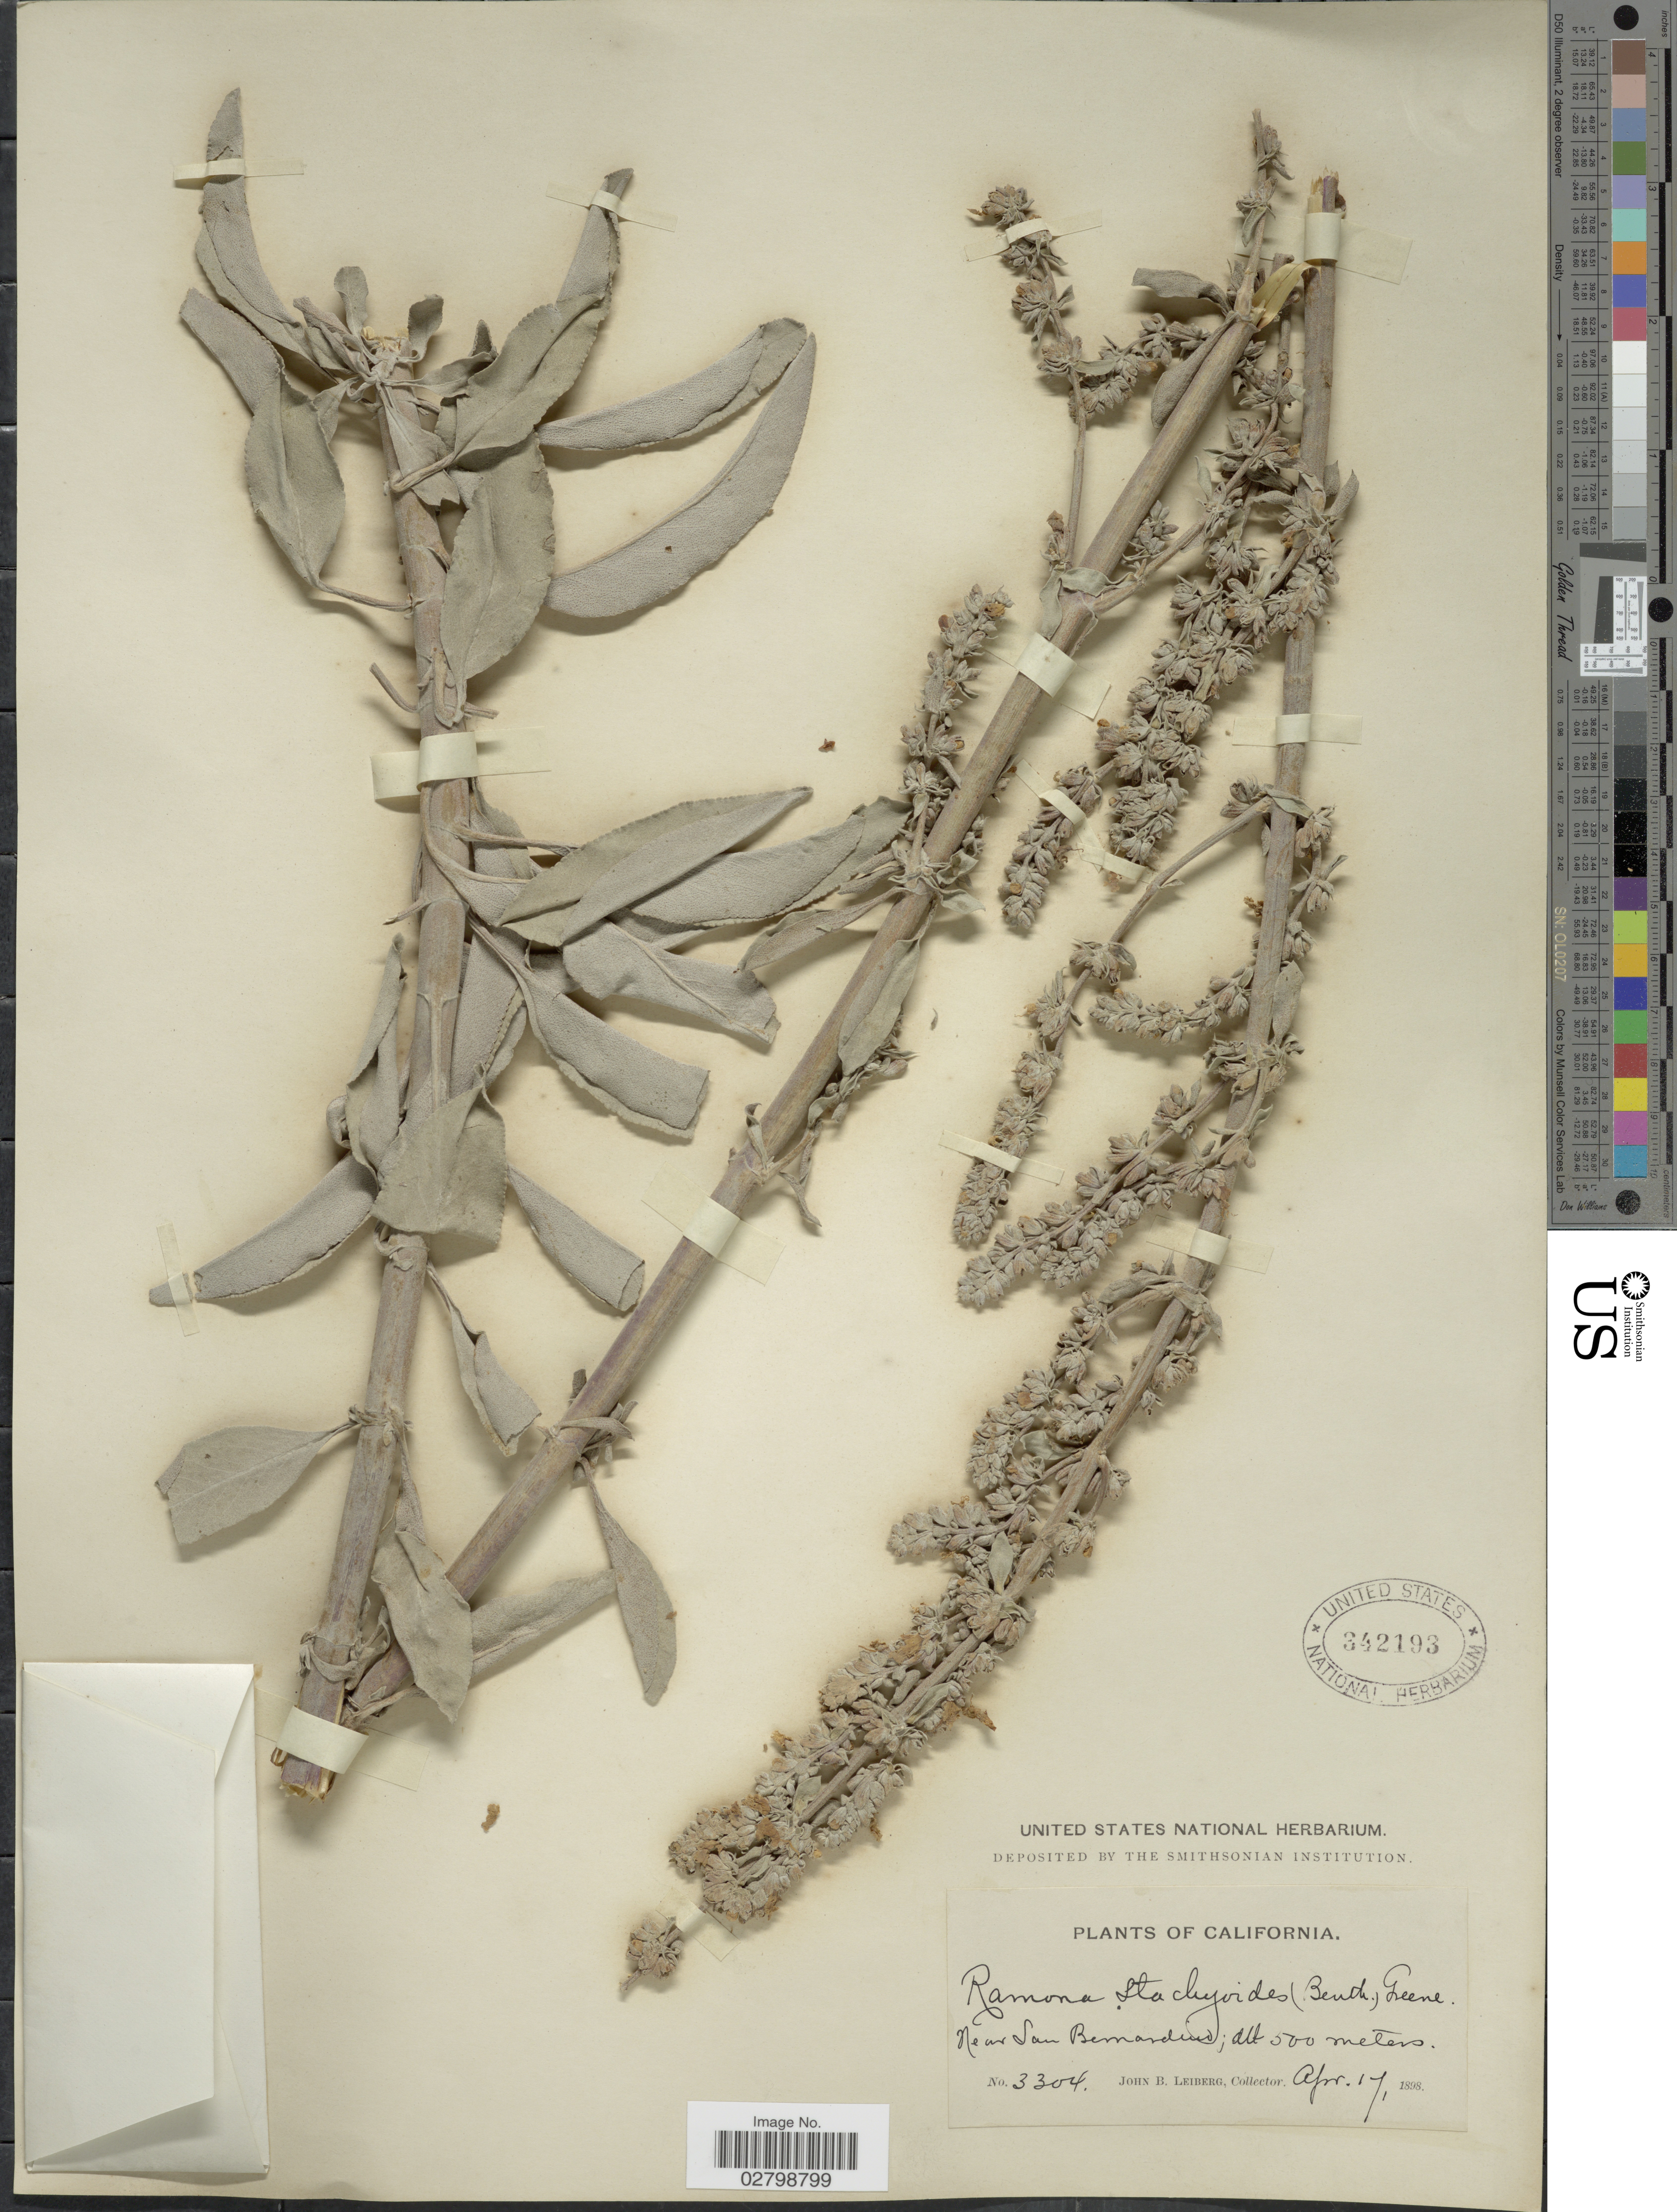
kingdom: Plantae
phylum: Tracheophyta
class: Magnoliopsida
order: Lamiales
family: Lamiaceae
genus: Salvia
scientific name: Salvia apiana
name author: Jeps.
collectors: J. B. Leiberg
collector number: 3304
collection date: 1898-04-17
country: United States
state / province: California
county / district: San Bernardino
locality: Near San Bernardino.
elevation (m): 500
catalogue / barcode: US 342193